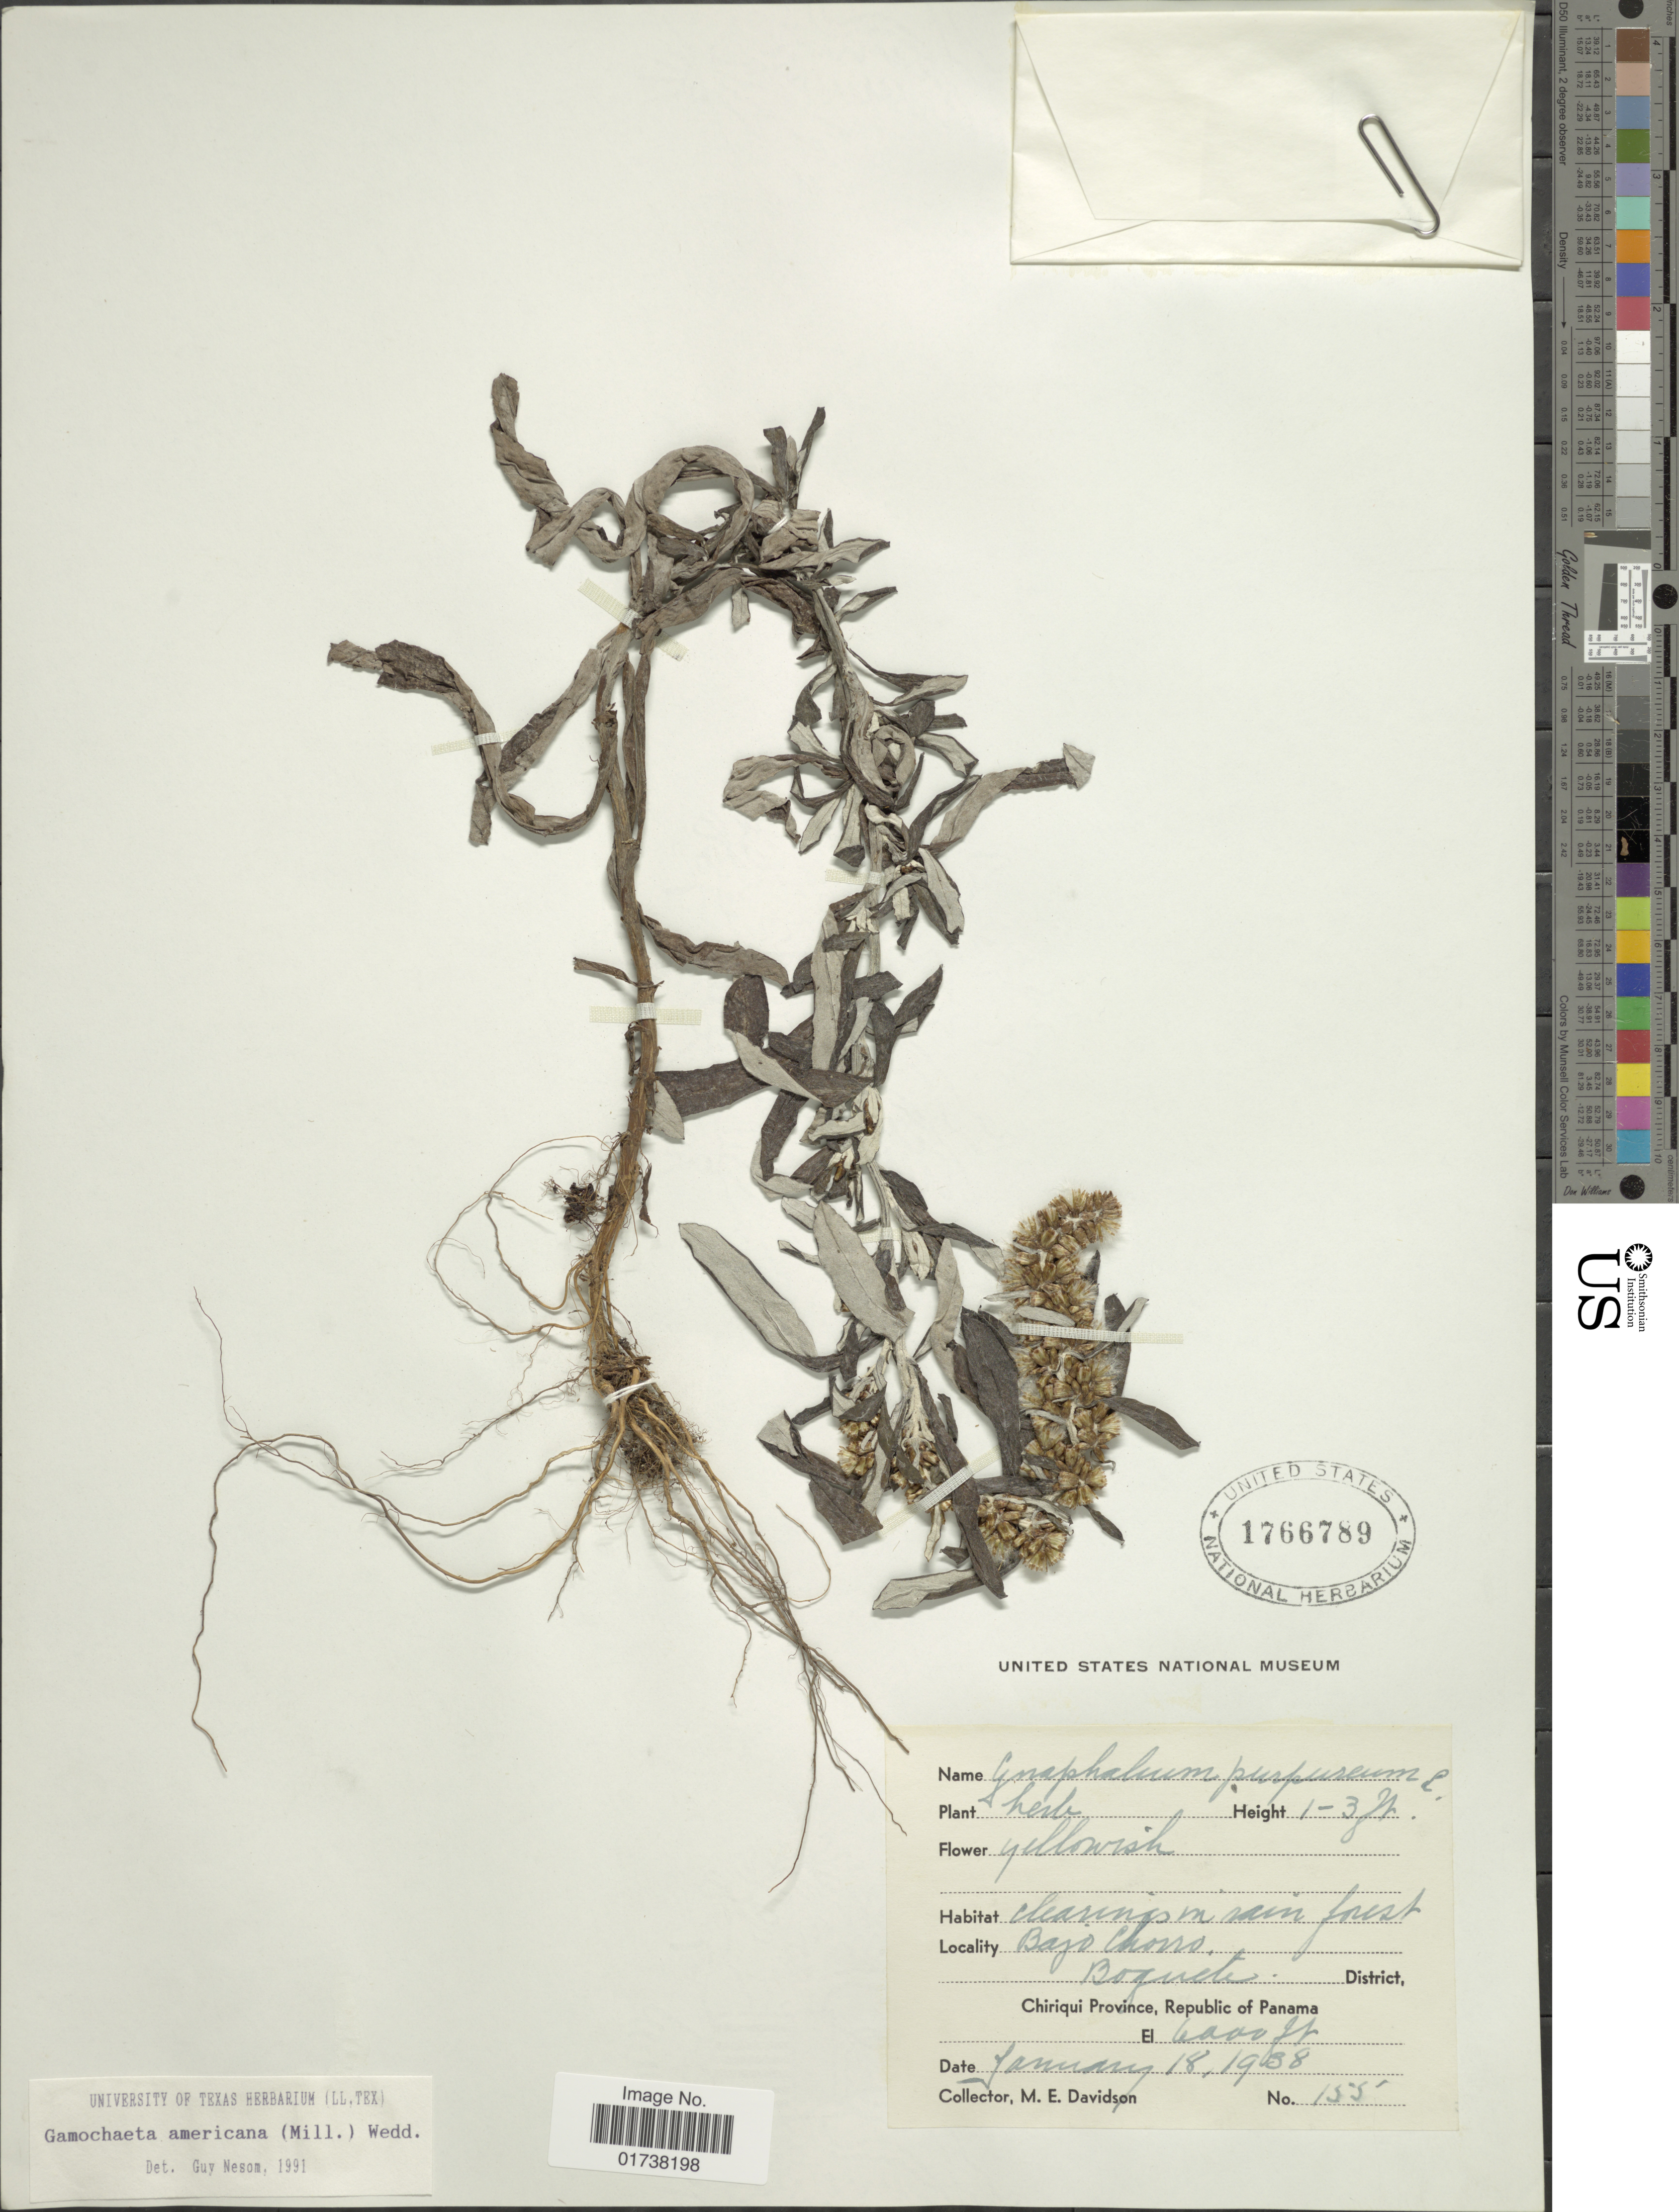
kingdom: Plantae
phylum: Tracheophyta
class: Magnoliopsida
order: Asterales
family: Asteraceae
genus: Gamochaeta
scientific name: Gamochaeta americana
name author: (Mill.) Wedd.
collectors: M. E. Davidson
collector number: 155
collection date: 1938-01-18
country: Panama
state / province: Chiriqui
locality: Bajo Chorro, Boquete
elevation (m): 1829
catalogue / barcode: US 1766789